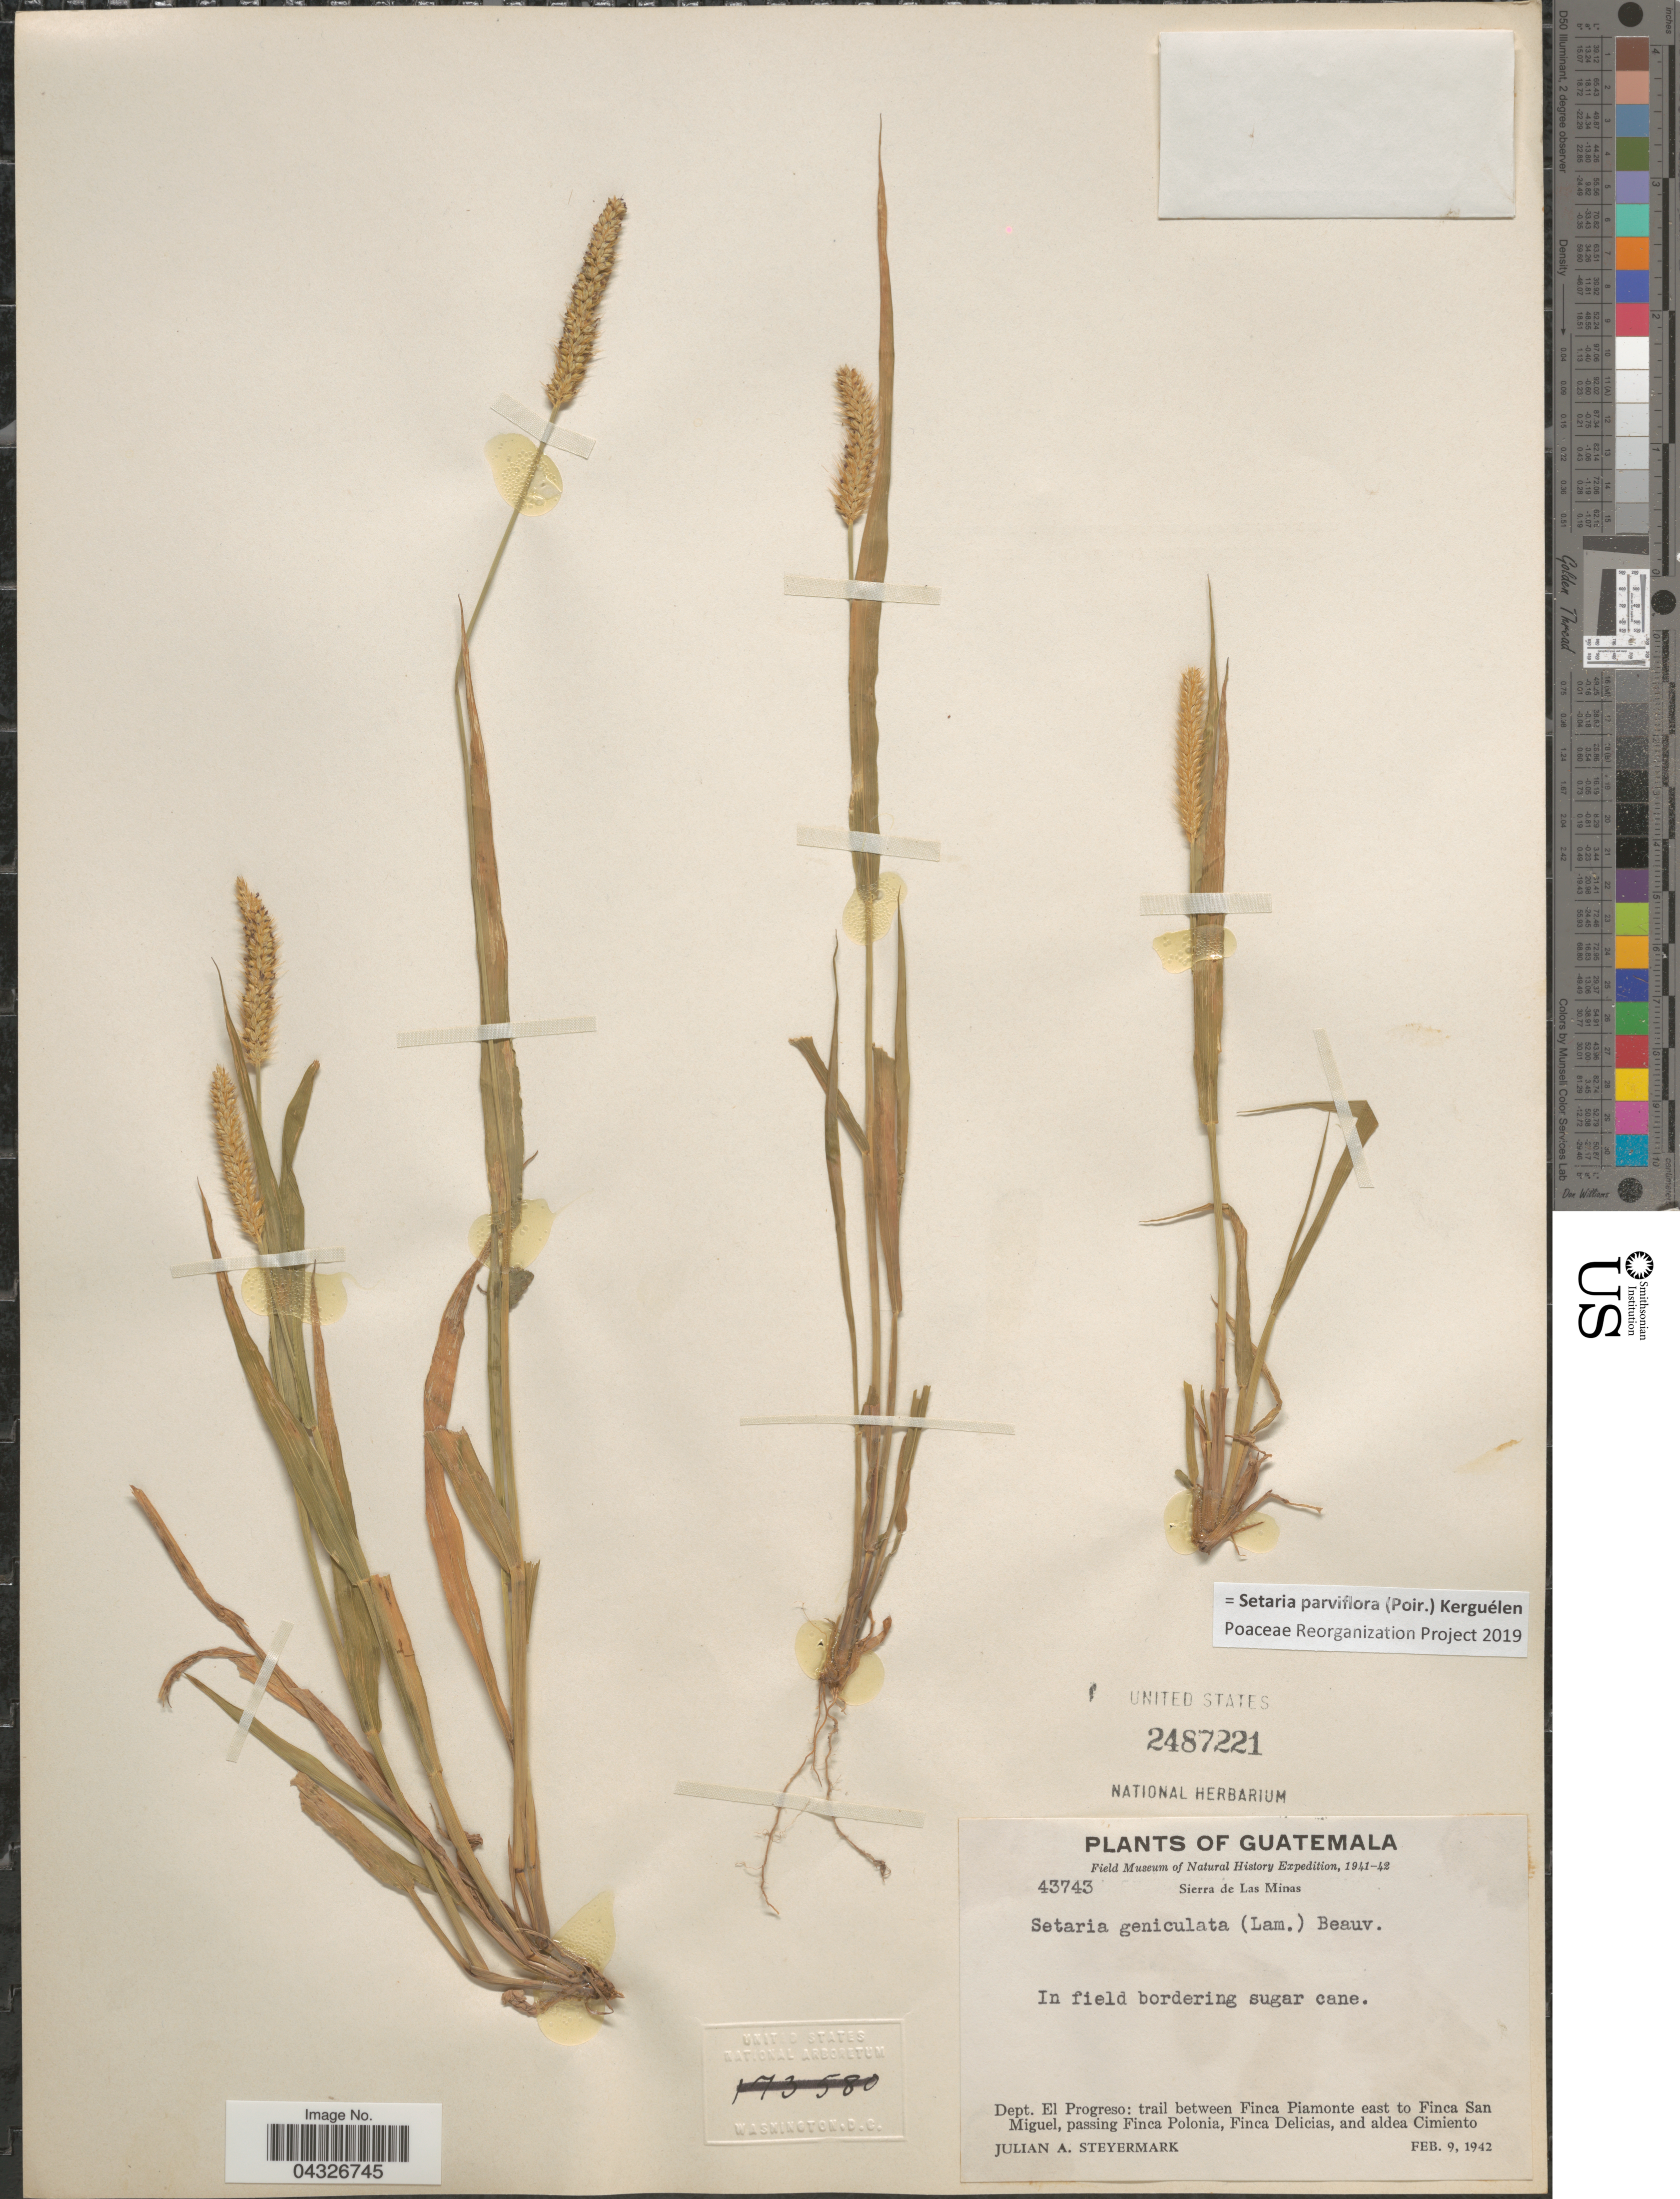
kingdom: Plantae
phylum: Tracheophyta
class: Liliopsida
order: Poales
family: Poaceae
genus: Setaria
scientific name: Setaria parviflora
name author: (Poir.) Kerguélen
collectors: J. Steyermark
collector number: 43743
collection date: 1942-02-09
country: Guatemala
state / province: El Progreso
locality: Field Museum of Natural History Expedition, 1941-42. Sierra de Las Minas. In field bordering sugar cane. Dept. El Progreso: trail between Finca Piamonte east to Finca San Miguel, passing Finca Polonia, Finca Delicias, and aldea Cimiento.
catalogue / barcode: US 2487221